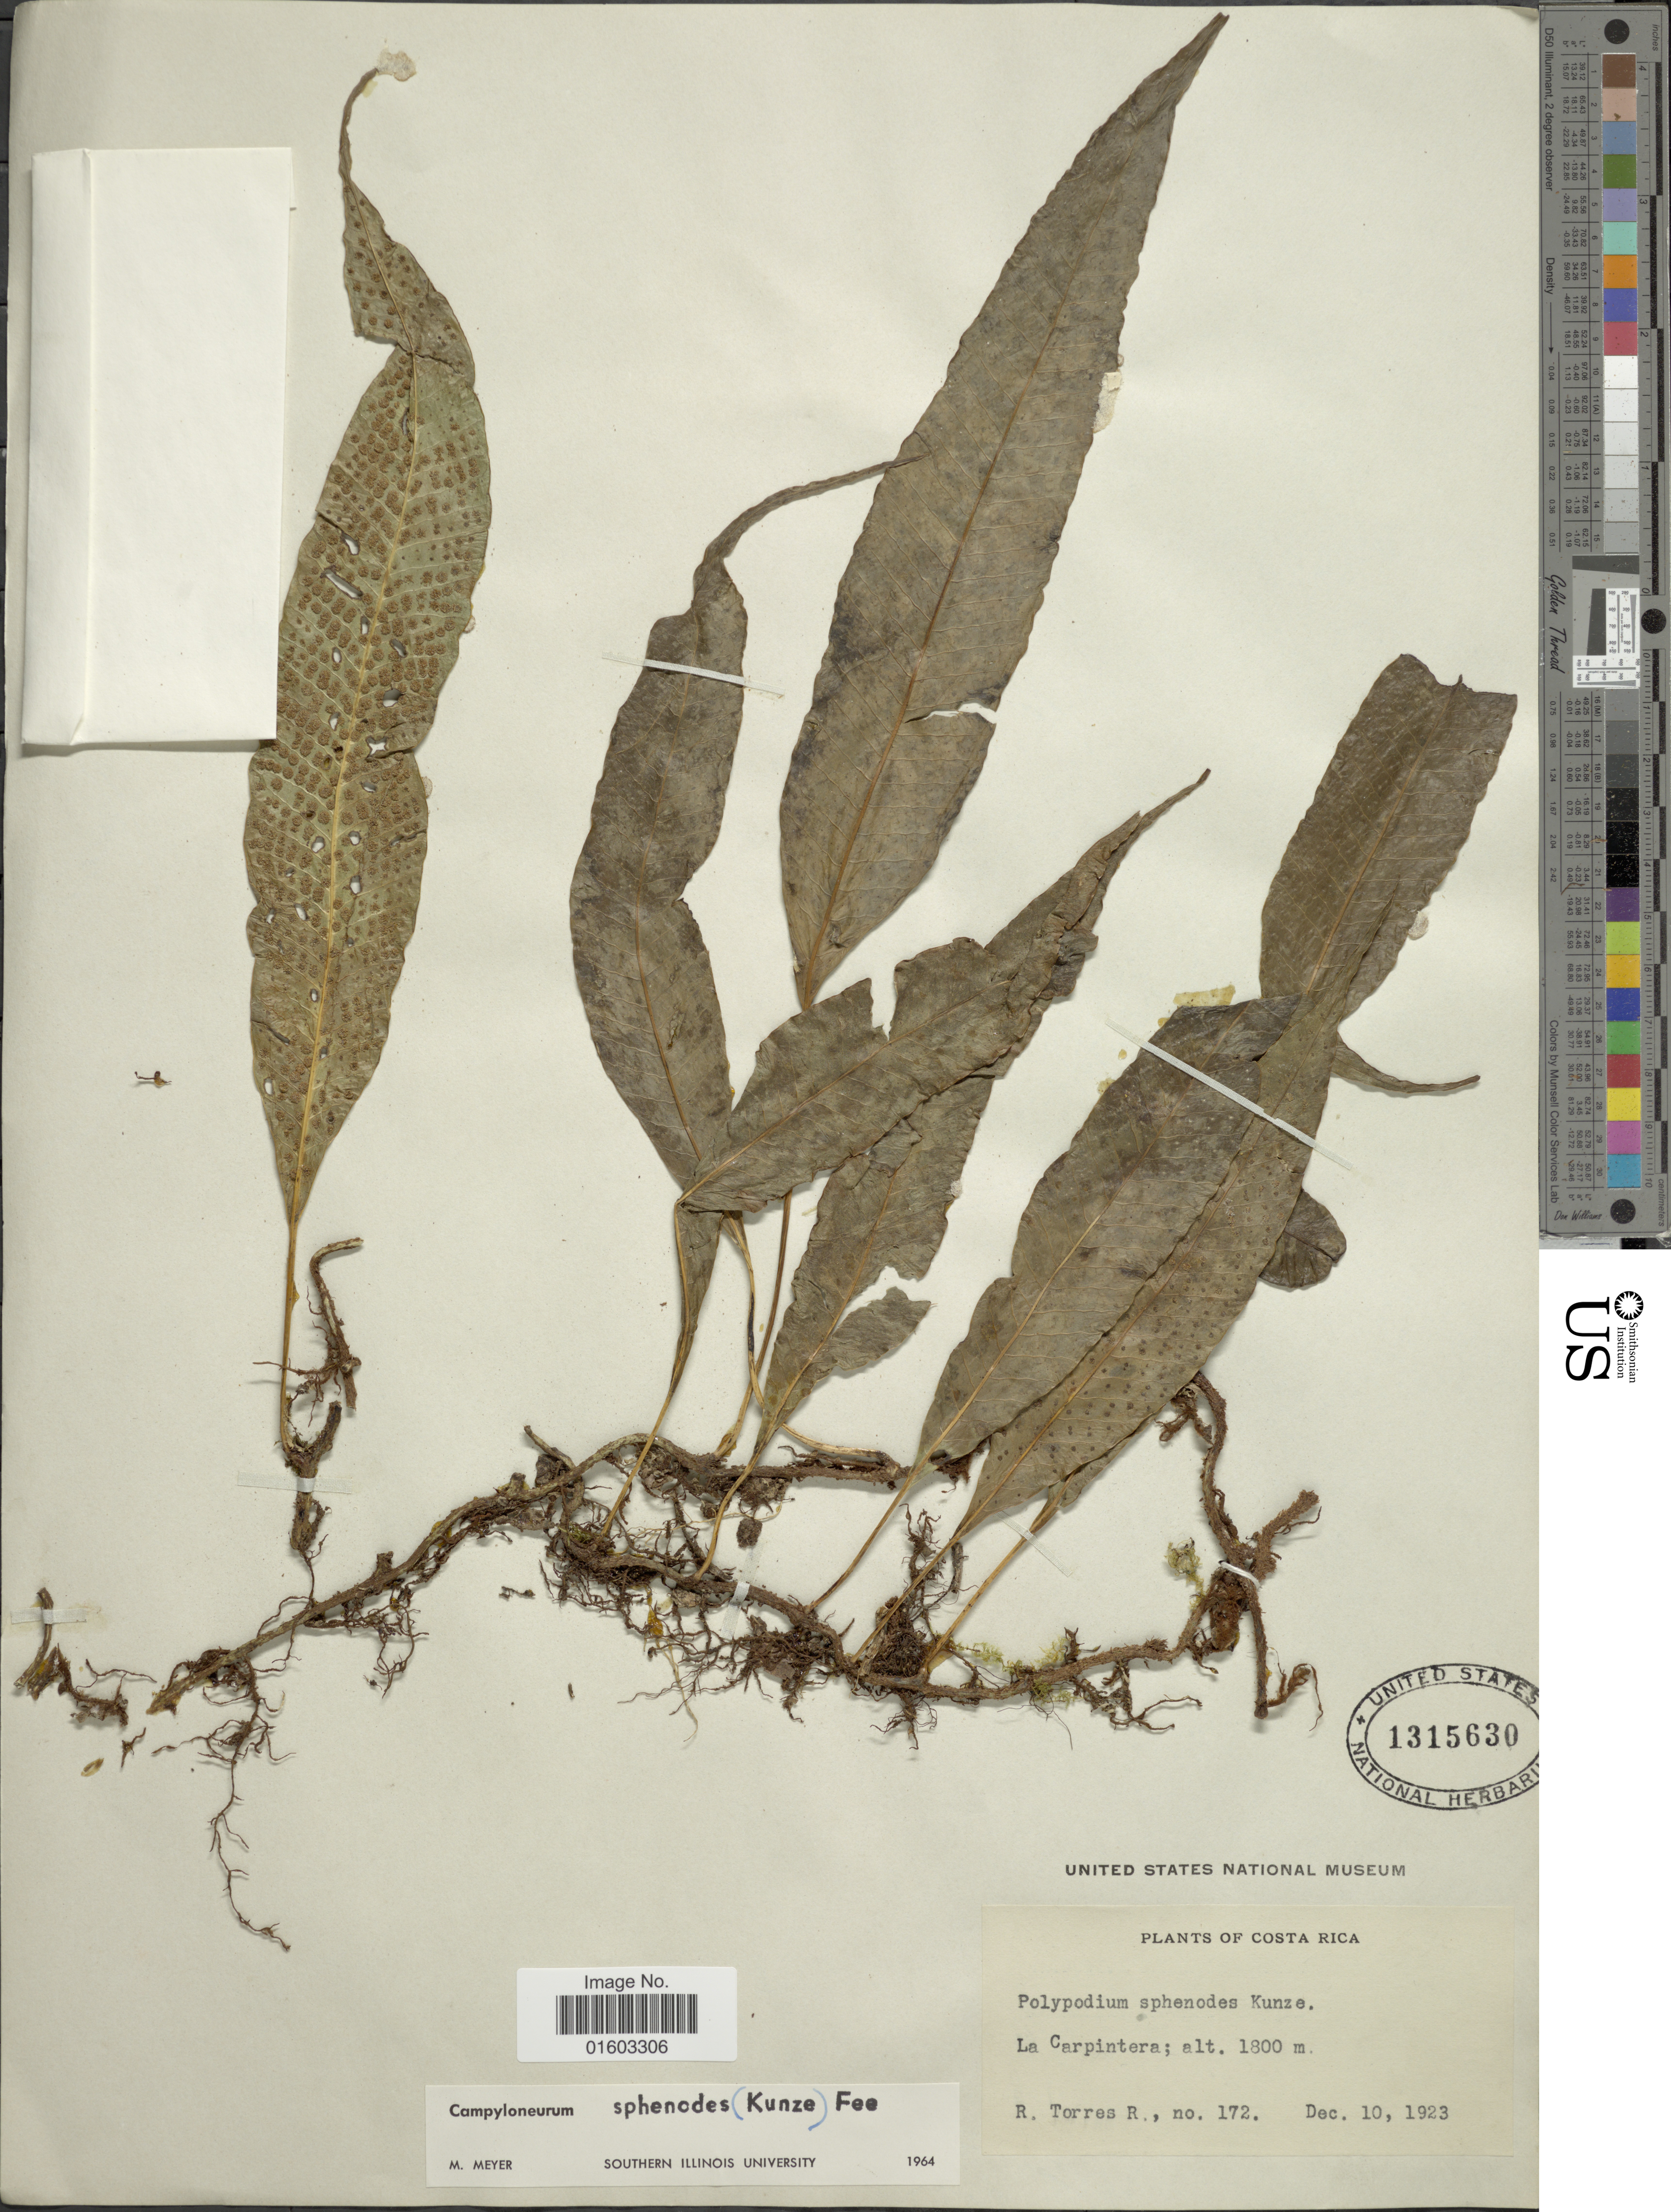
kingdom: Plantae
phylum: Tracheophyta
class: Polypodiopsida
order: Polypodiales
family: Polypodiaceae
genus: Campyloneurum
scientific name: Campyloneurum wercklei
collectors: R. Torres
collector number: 172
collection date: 1923-12-10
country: Costa Rica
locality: La Carpintera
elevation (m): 1800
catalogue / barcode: US 1315630